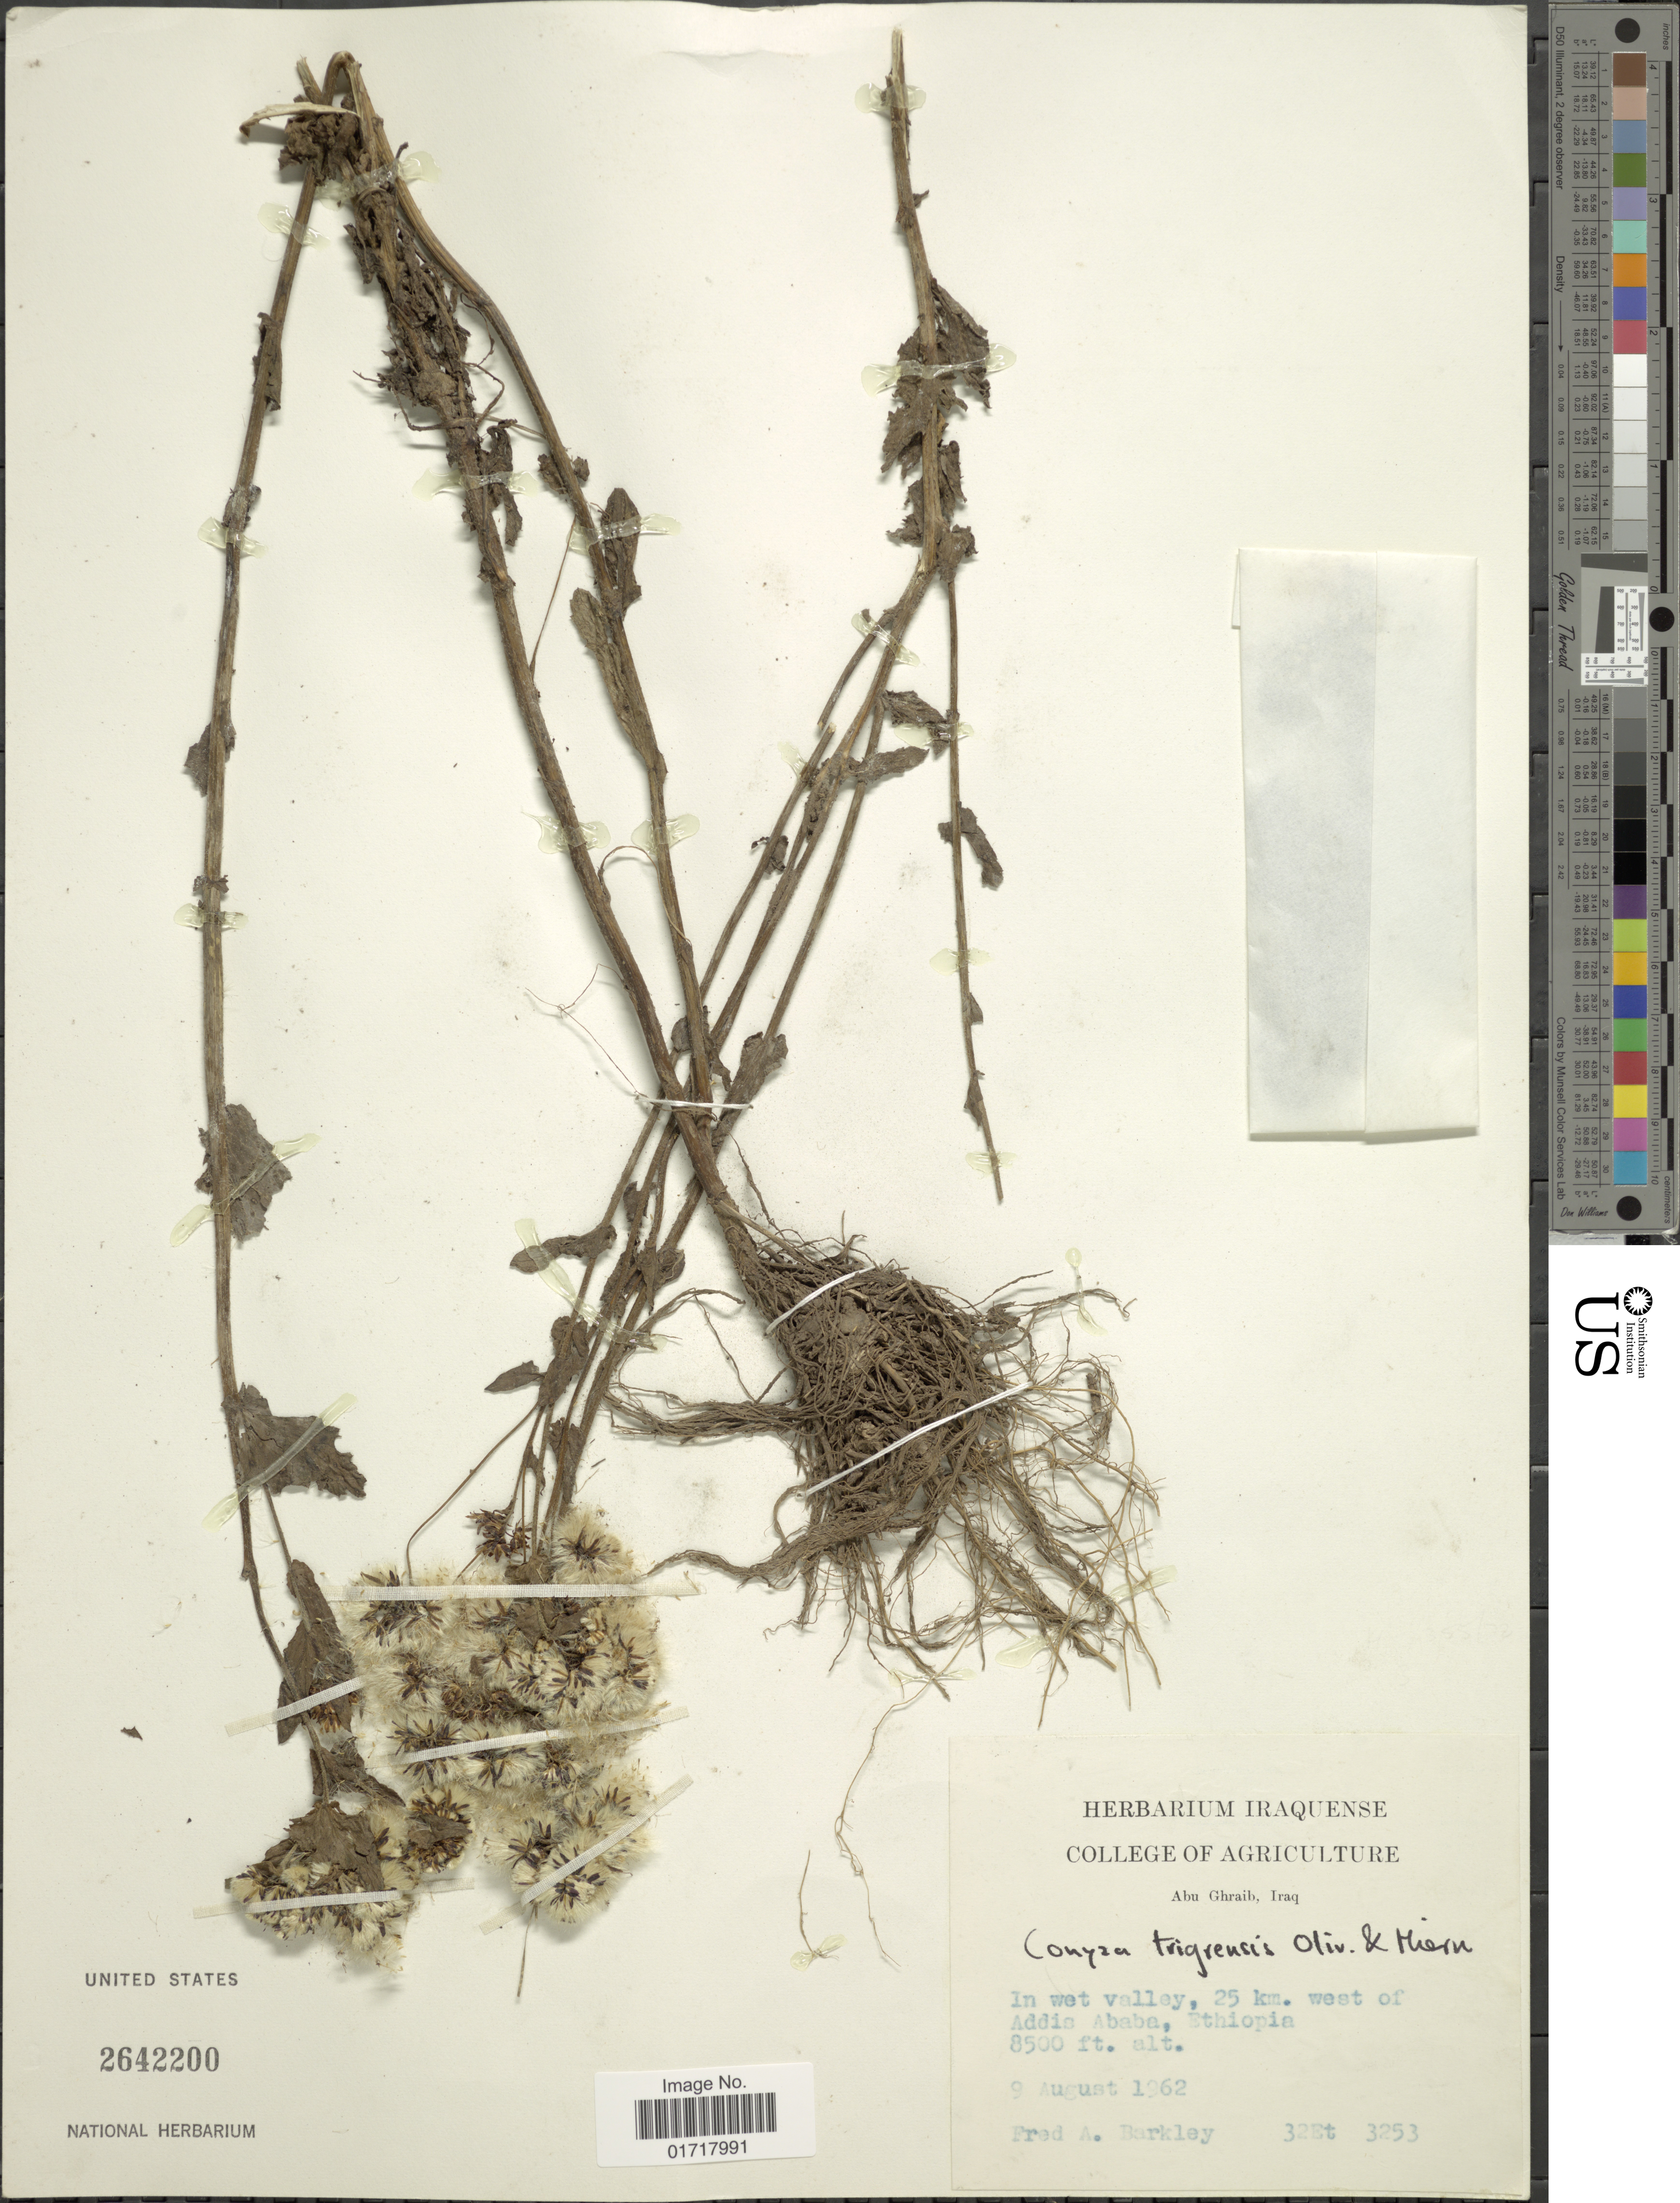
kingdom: Plantae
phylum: Tracheophyta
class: Magnoliopsida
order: Asterales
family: Asteraceae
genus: Conyza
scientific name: Conyza tigrensis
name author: Oliv. & Hiern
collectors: F. A. Barkley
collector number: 32Et/3253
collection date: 1962-08-09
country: Ethiopia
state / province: Addis Ababa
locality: In wet valley. 25 km. west of Addis Ababa, Ethiopia.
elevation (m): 2591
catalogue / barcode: US 2642200